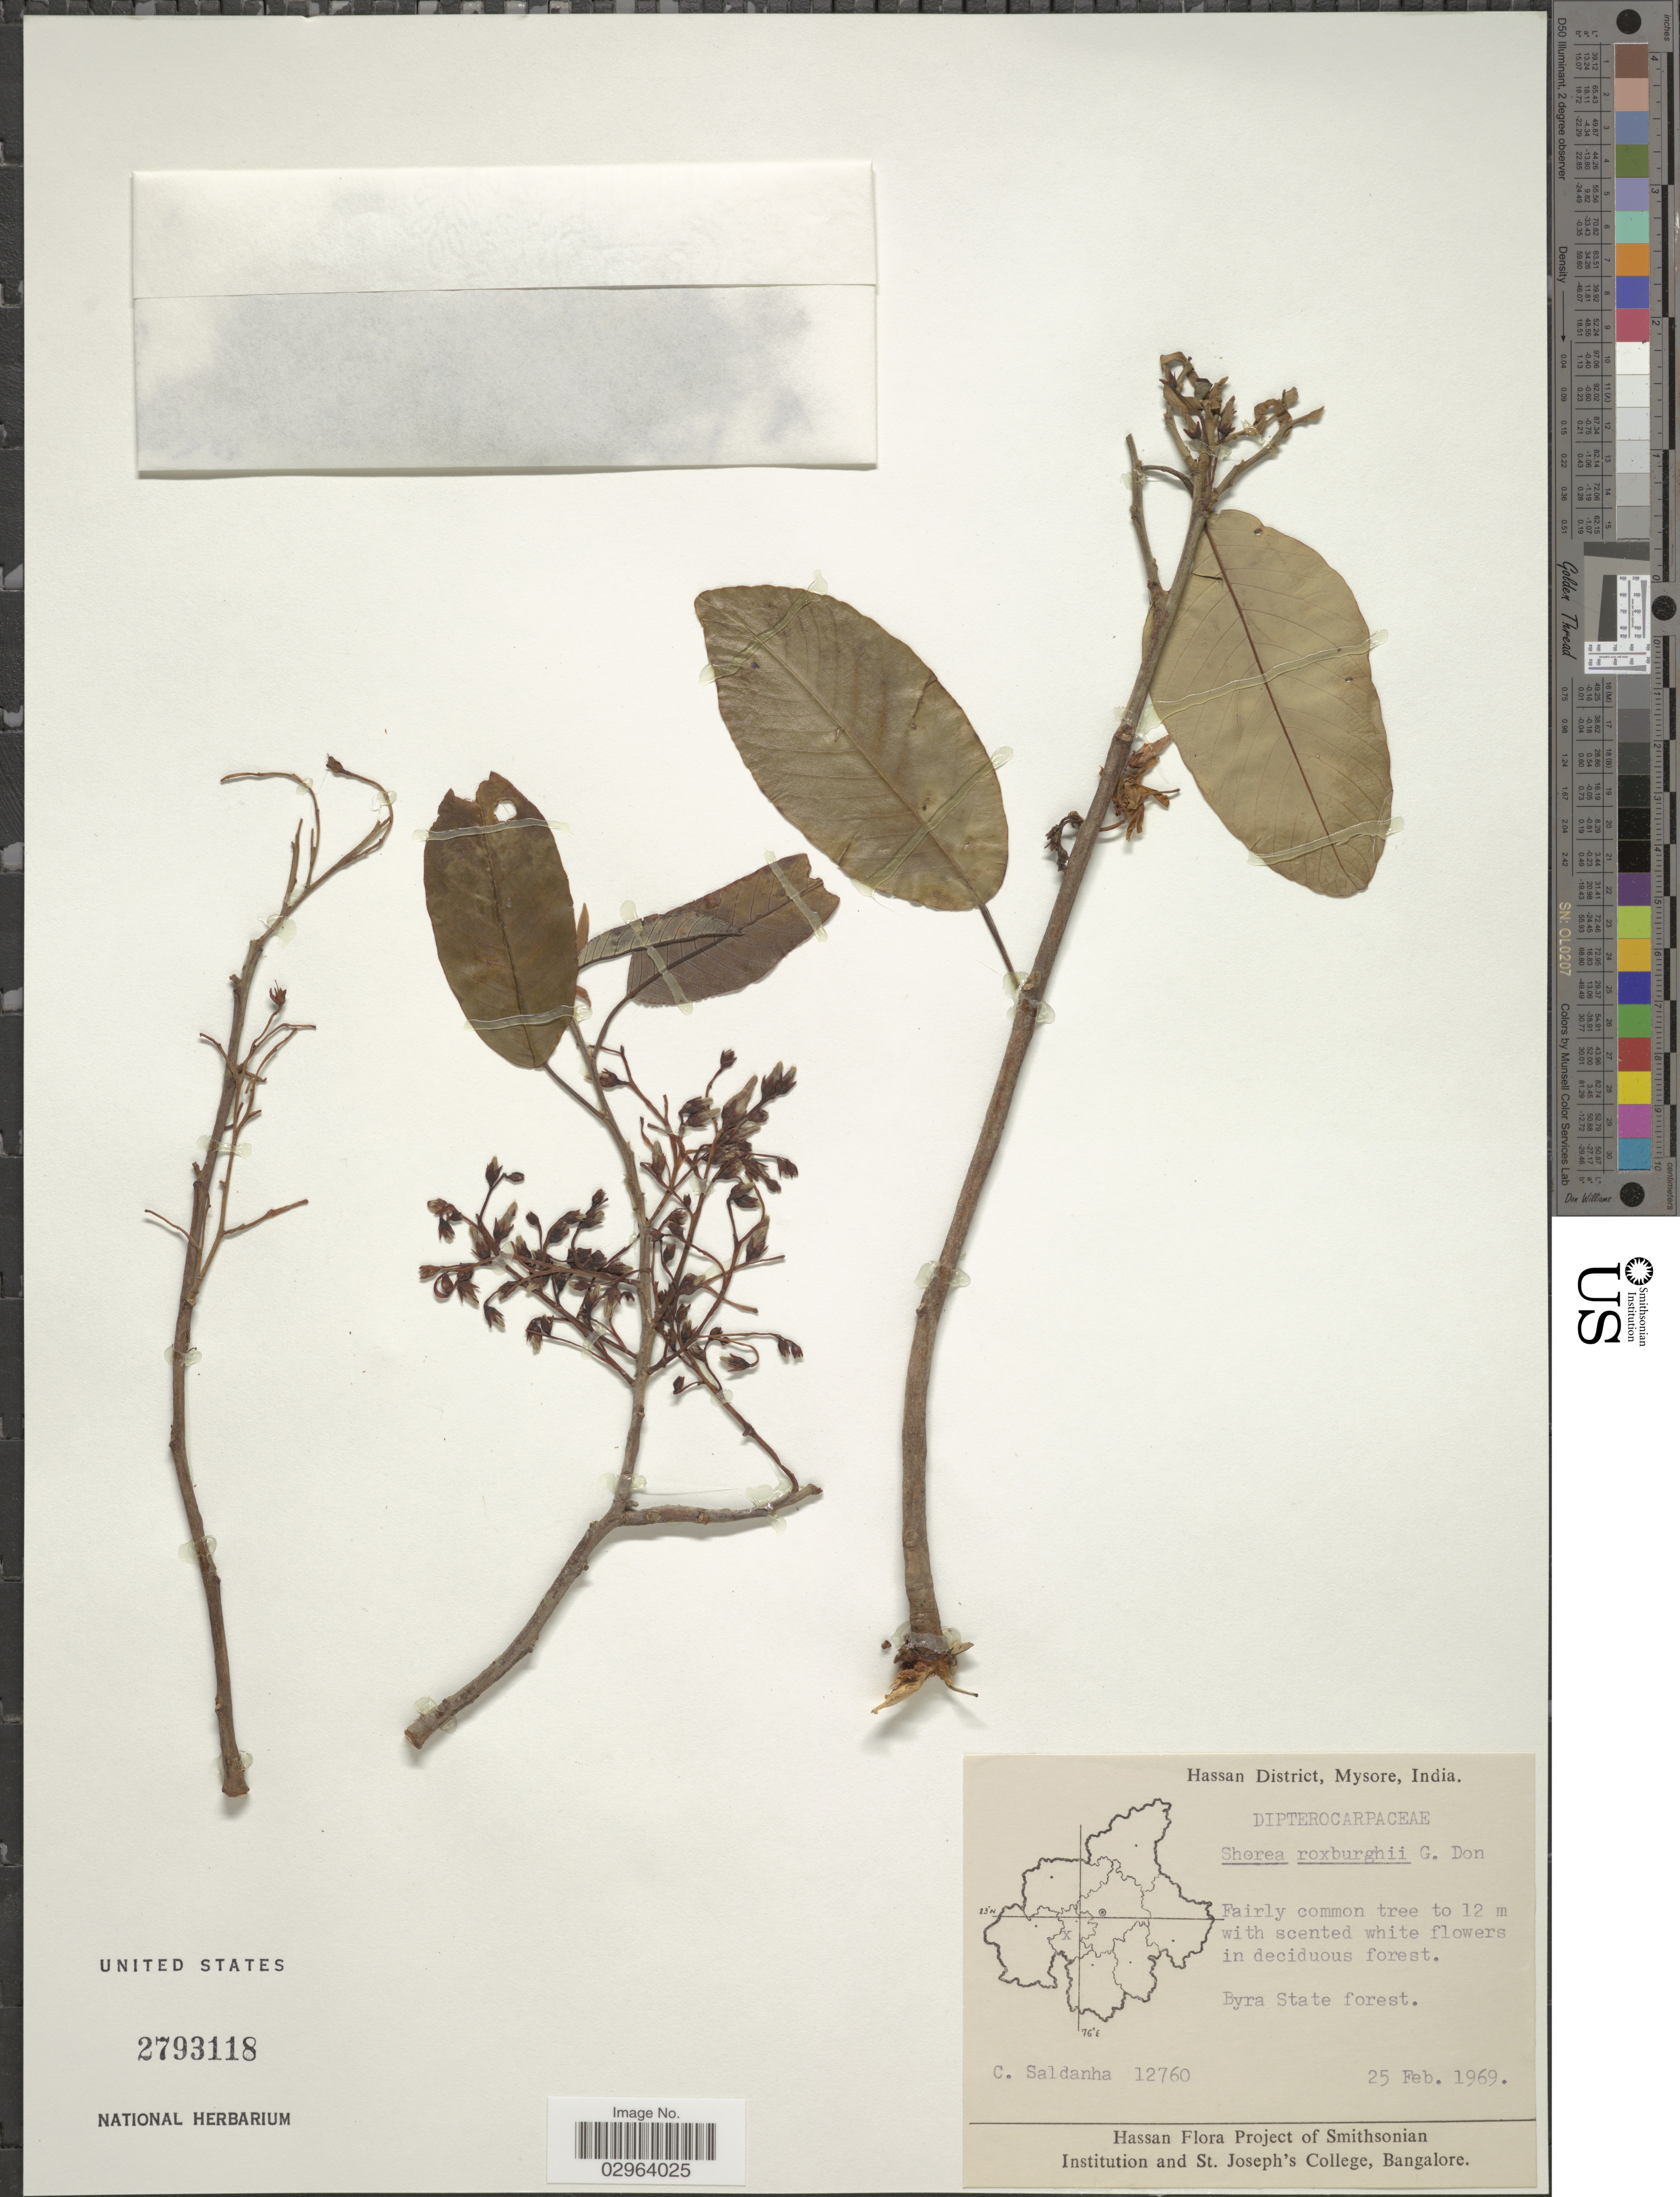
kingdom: Plantae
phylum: Tracheophyta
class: Magnoliopsida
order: Malvales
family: Dipterocarpaceae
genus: Anthoshorea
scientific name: Anthoshorea roxburghii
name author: (G. Don) P.S. Ashton & J. Heck.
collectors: C. Saldanha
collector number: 12760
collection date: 1969-02-25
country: India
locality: Hassan District, Mysore. Byra State forest.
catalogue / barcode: US 2793118